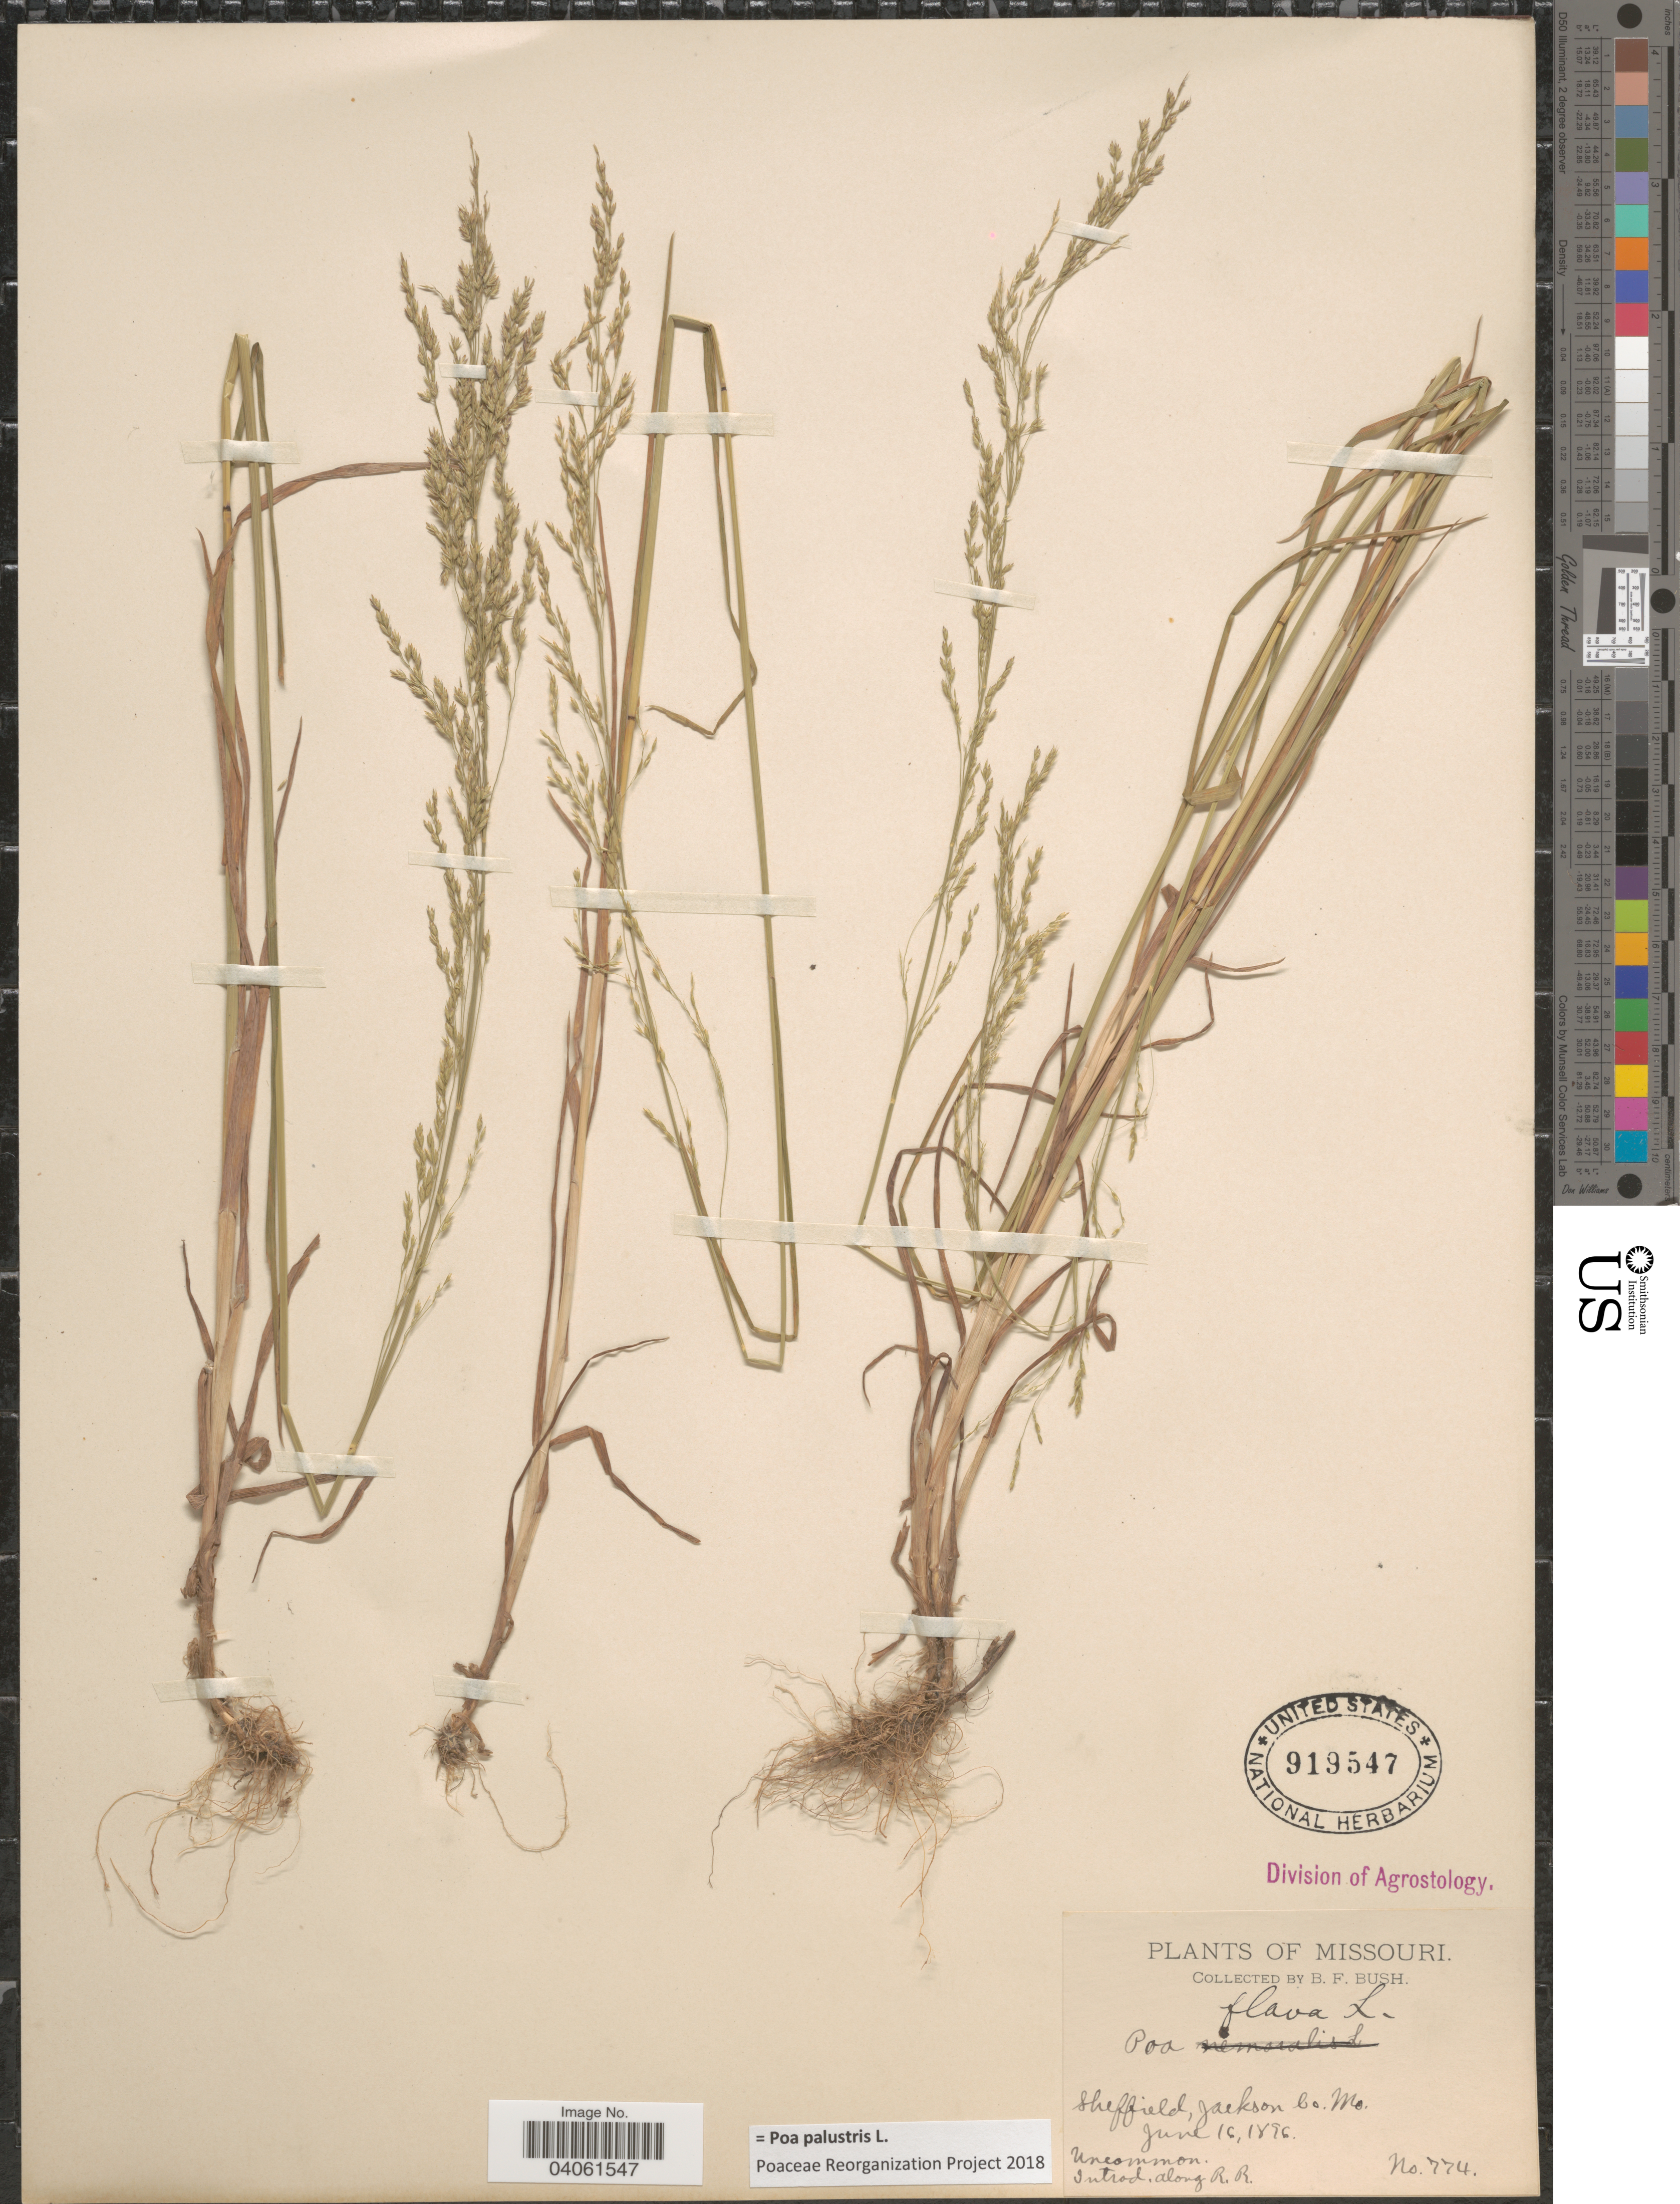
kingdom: Plantae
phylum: Tracheophyta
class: Liliopsida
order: Poales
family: Poaceae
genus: Poa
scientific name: Poa palustris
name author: L.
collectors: B. F. Bush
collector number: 774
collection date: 1896-06-16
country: United States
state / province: Missouri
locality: Sheffield, Jackson Co. Along R. R.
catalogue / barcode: US 919547